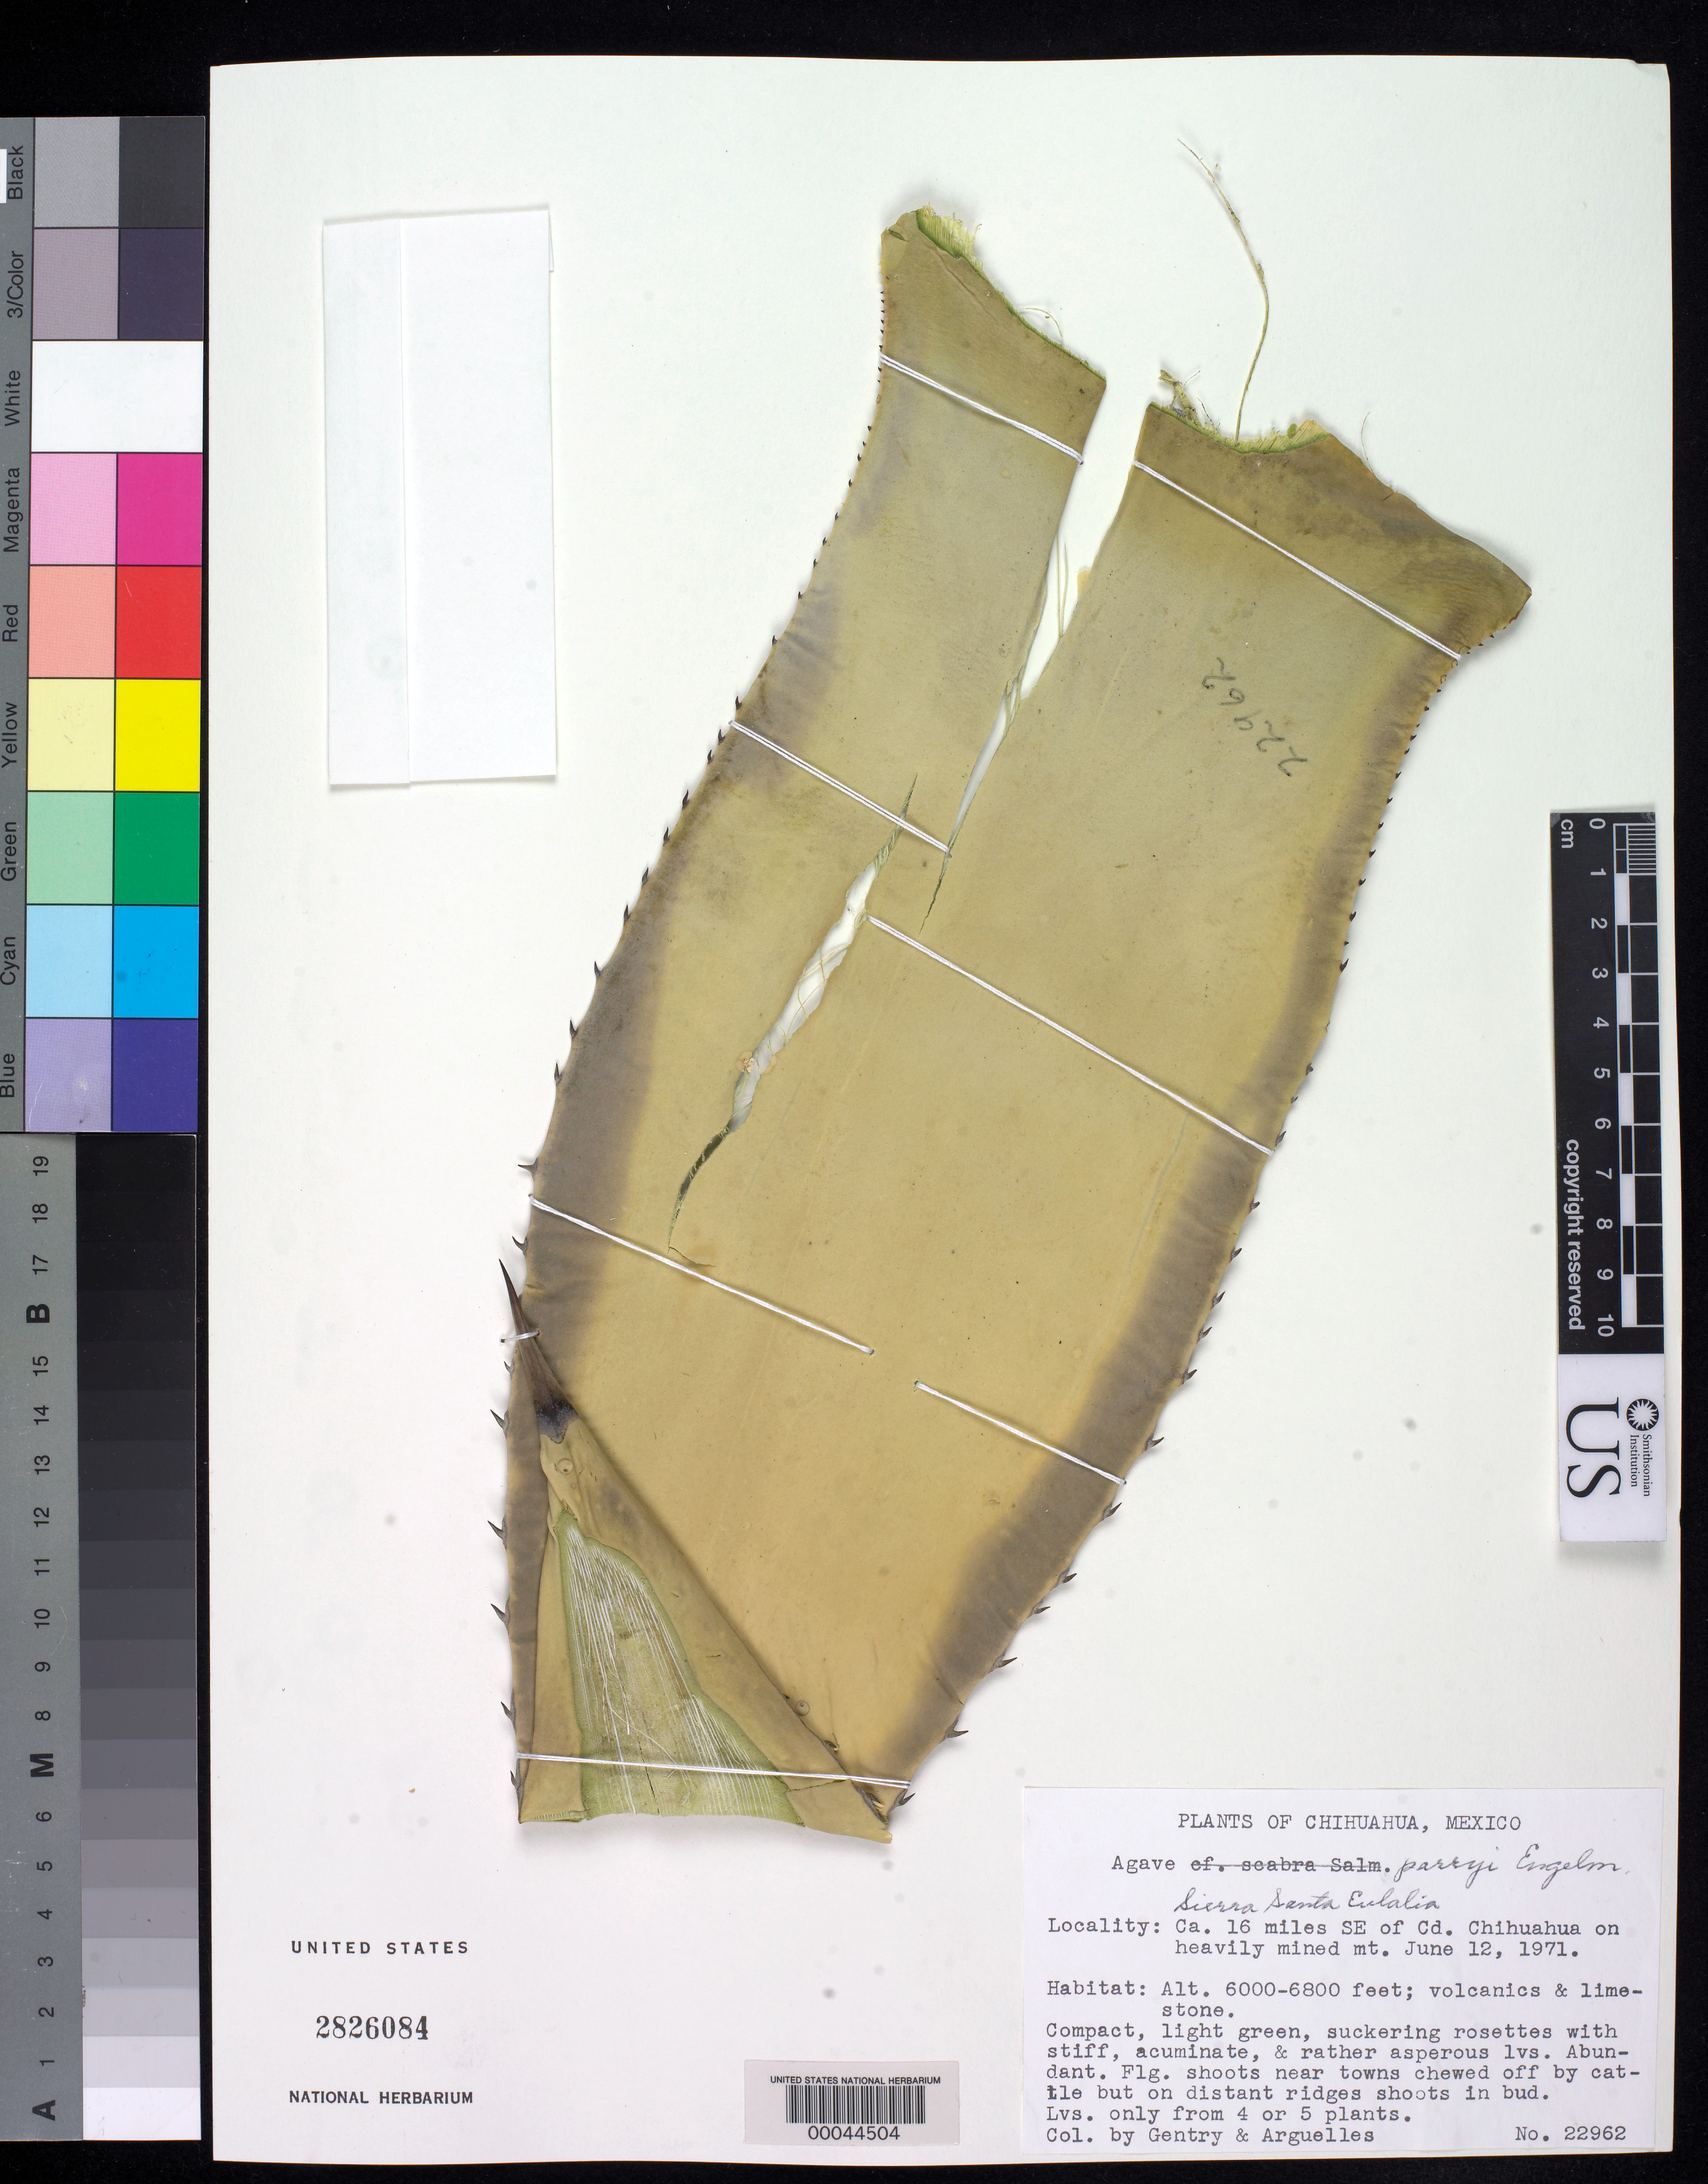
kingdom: Plantae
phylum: Tracheophyta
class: Liliopsida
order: Asparagales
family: Asparagaceae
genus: Agave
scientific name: Agave parryi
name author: Engelm.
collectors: H. S. Gentry & J. Arguelles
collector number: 22962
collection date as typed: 12 Jun 1971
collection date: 1971-06-12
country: Mexico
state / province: Chihuahua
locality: Ca 16 mi SE of Cd Chihuahua on heavily mined mountain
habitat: Volcanics & limestone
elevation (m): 1829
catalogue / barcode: US 2826084